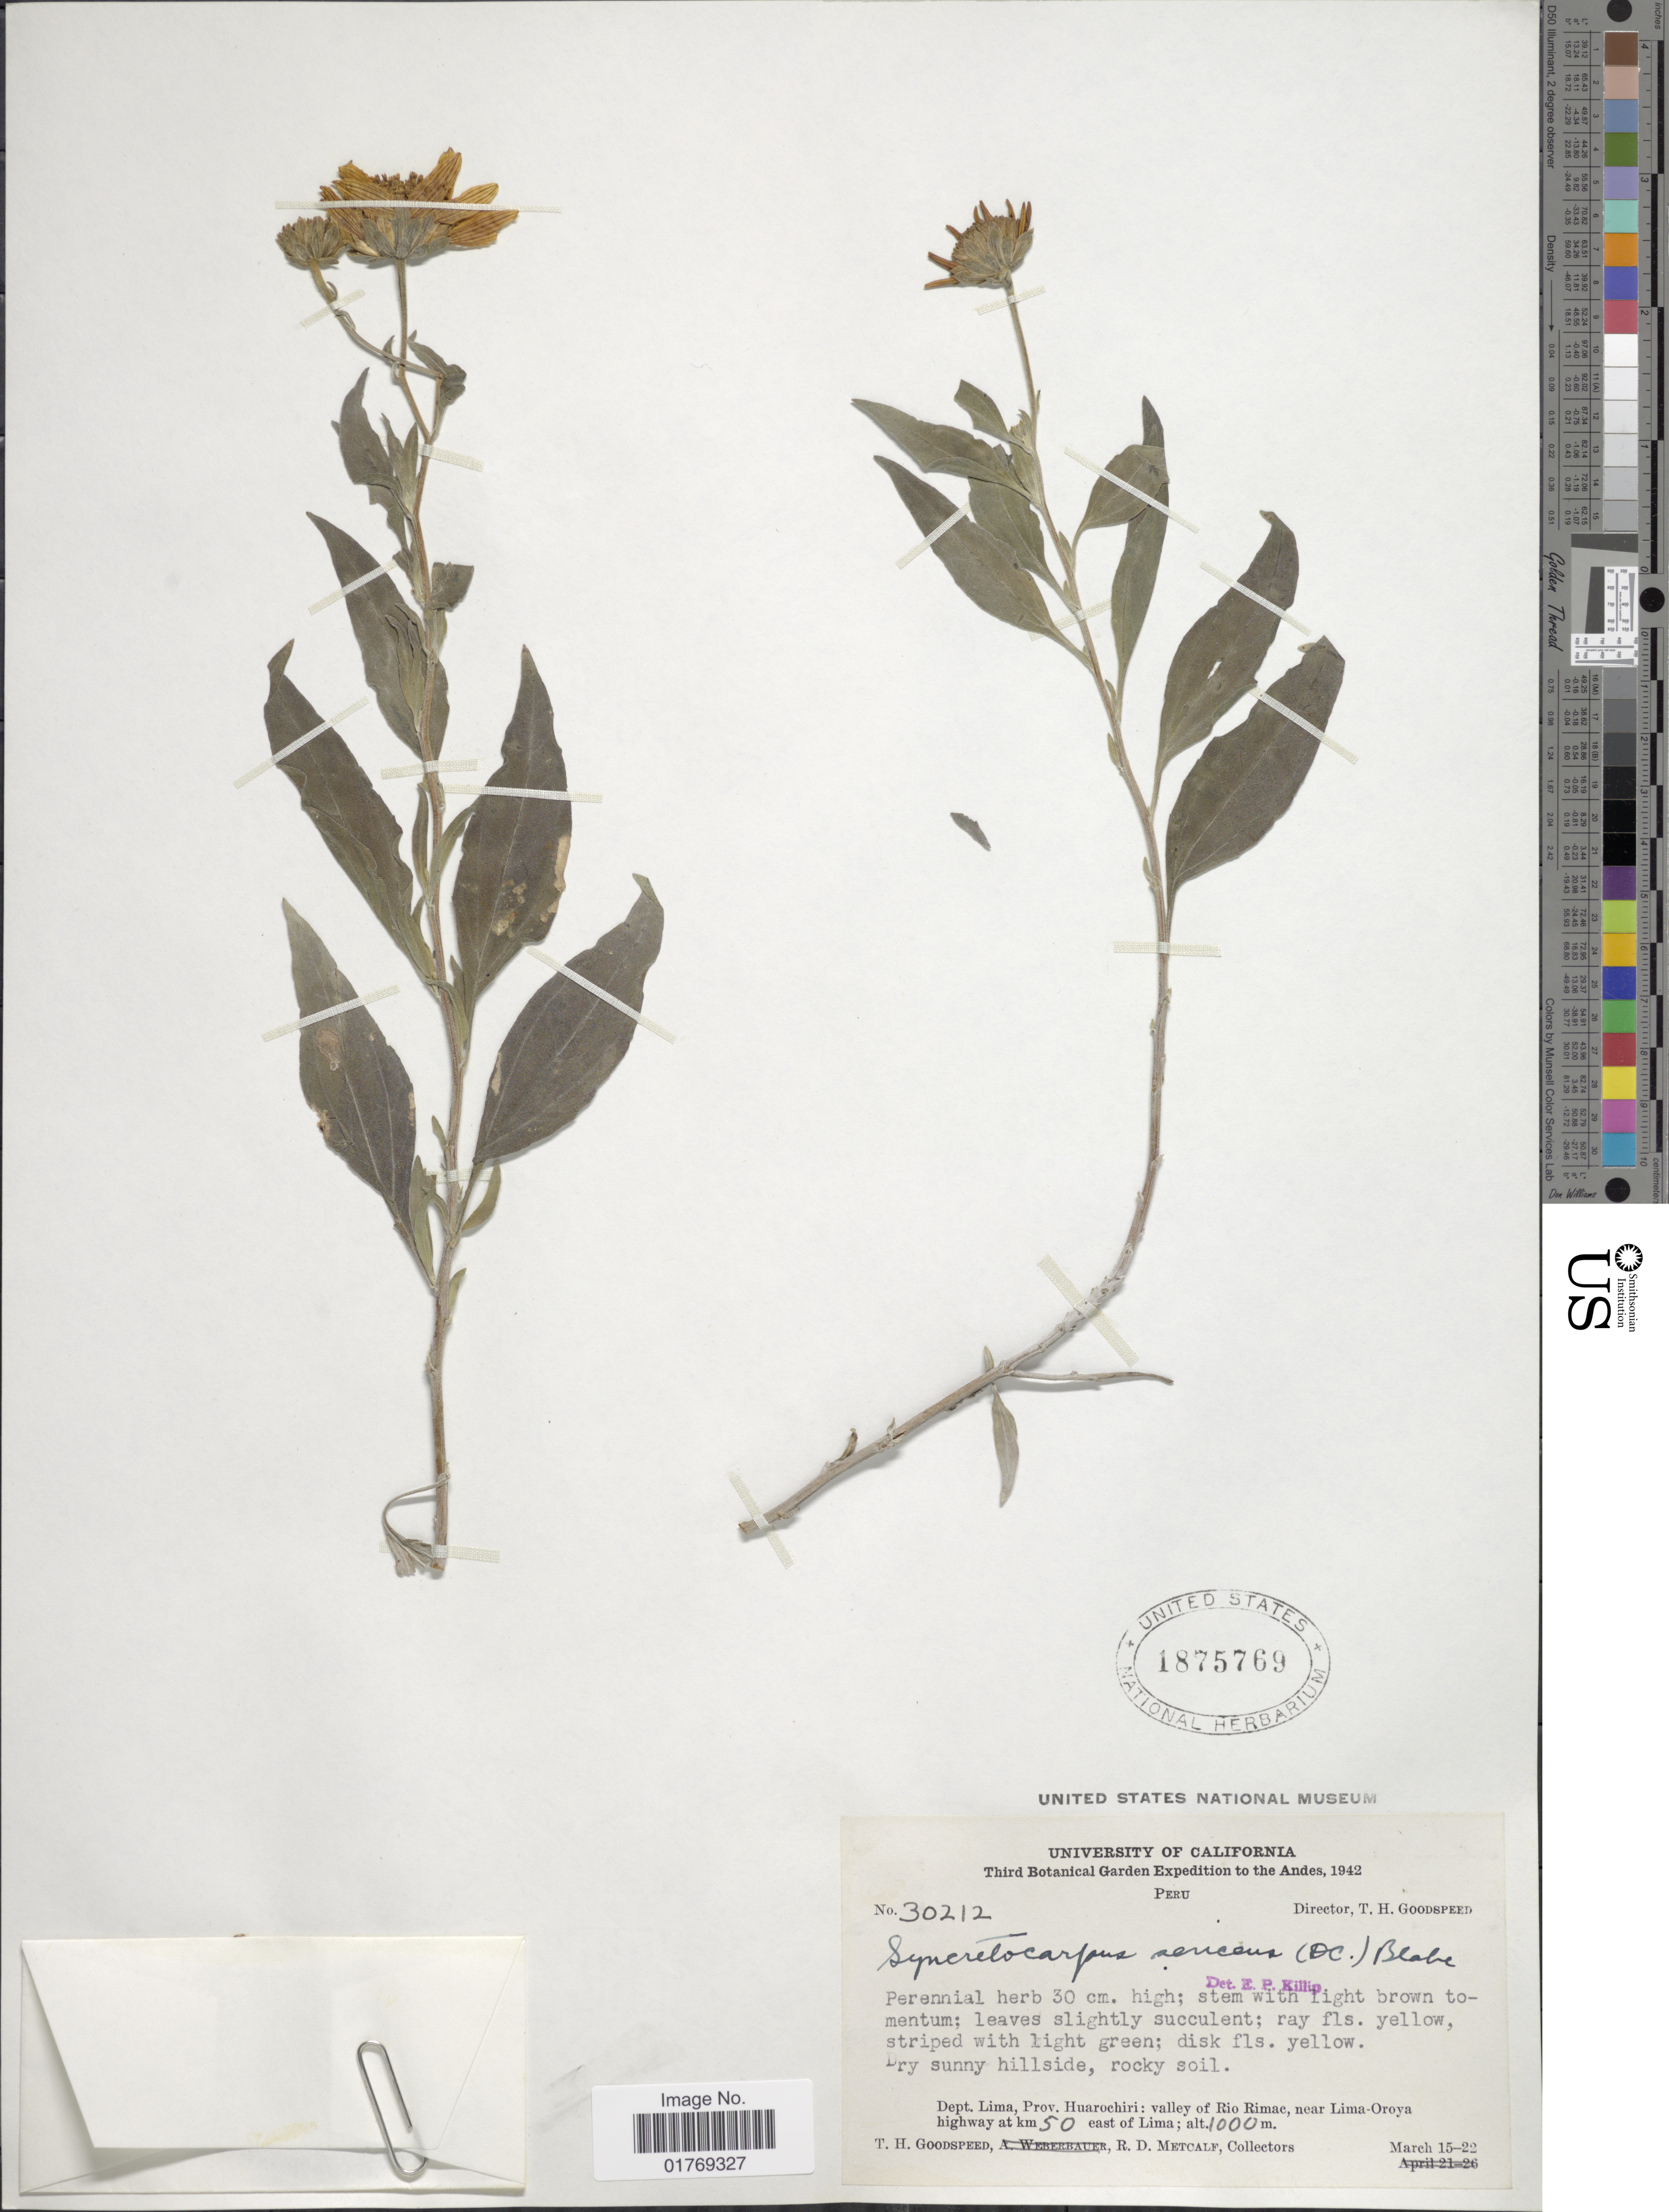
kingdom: Plantae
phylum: Tracheophyta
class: Magnoliopsida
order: Asterales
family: Asteraceae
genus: Syncretocarpus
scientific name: Syncretocarpus sericeus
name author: S.F. Blake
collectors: T. Goodspeed & R. D. Metcalf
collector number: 30212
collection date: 1942-03-15/1942-03-22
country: Peru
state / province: Lima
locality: Dept. Lima, Prov. Huarochiri: valley of Rio Rimac, near Lima-Oroya highway at km 50 east of Lima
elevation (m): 1000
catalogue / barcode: US 1875769